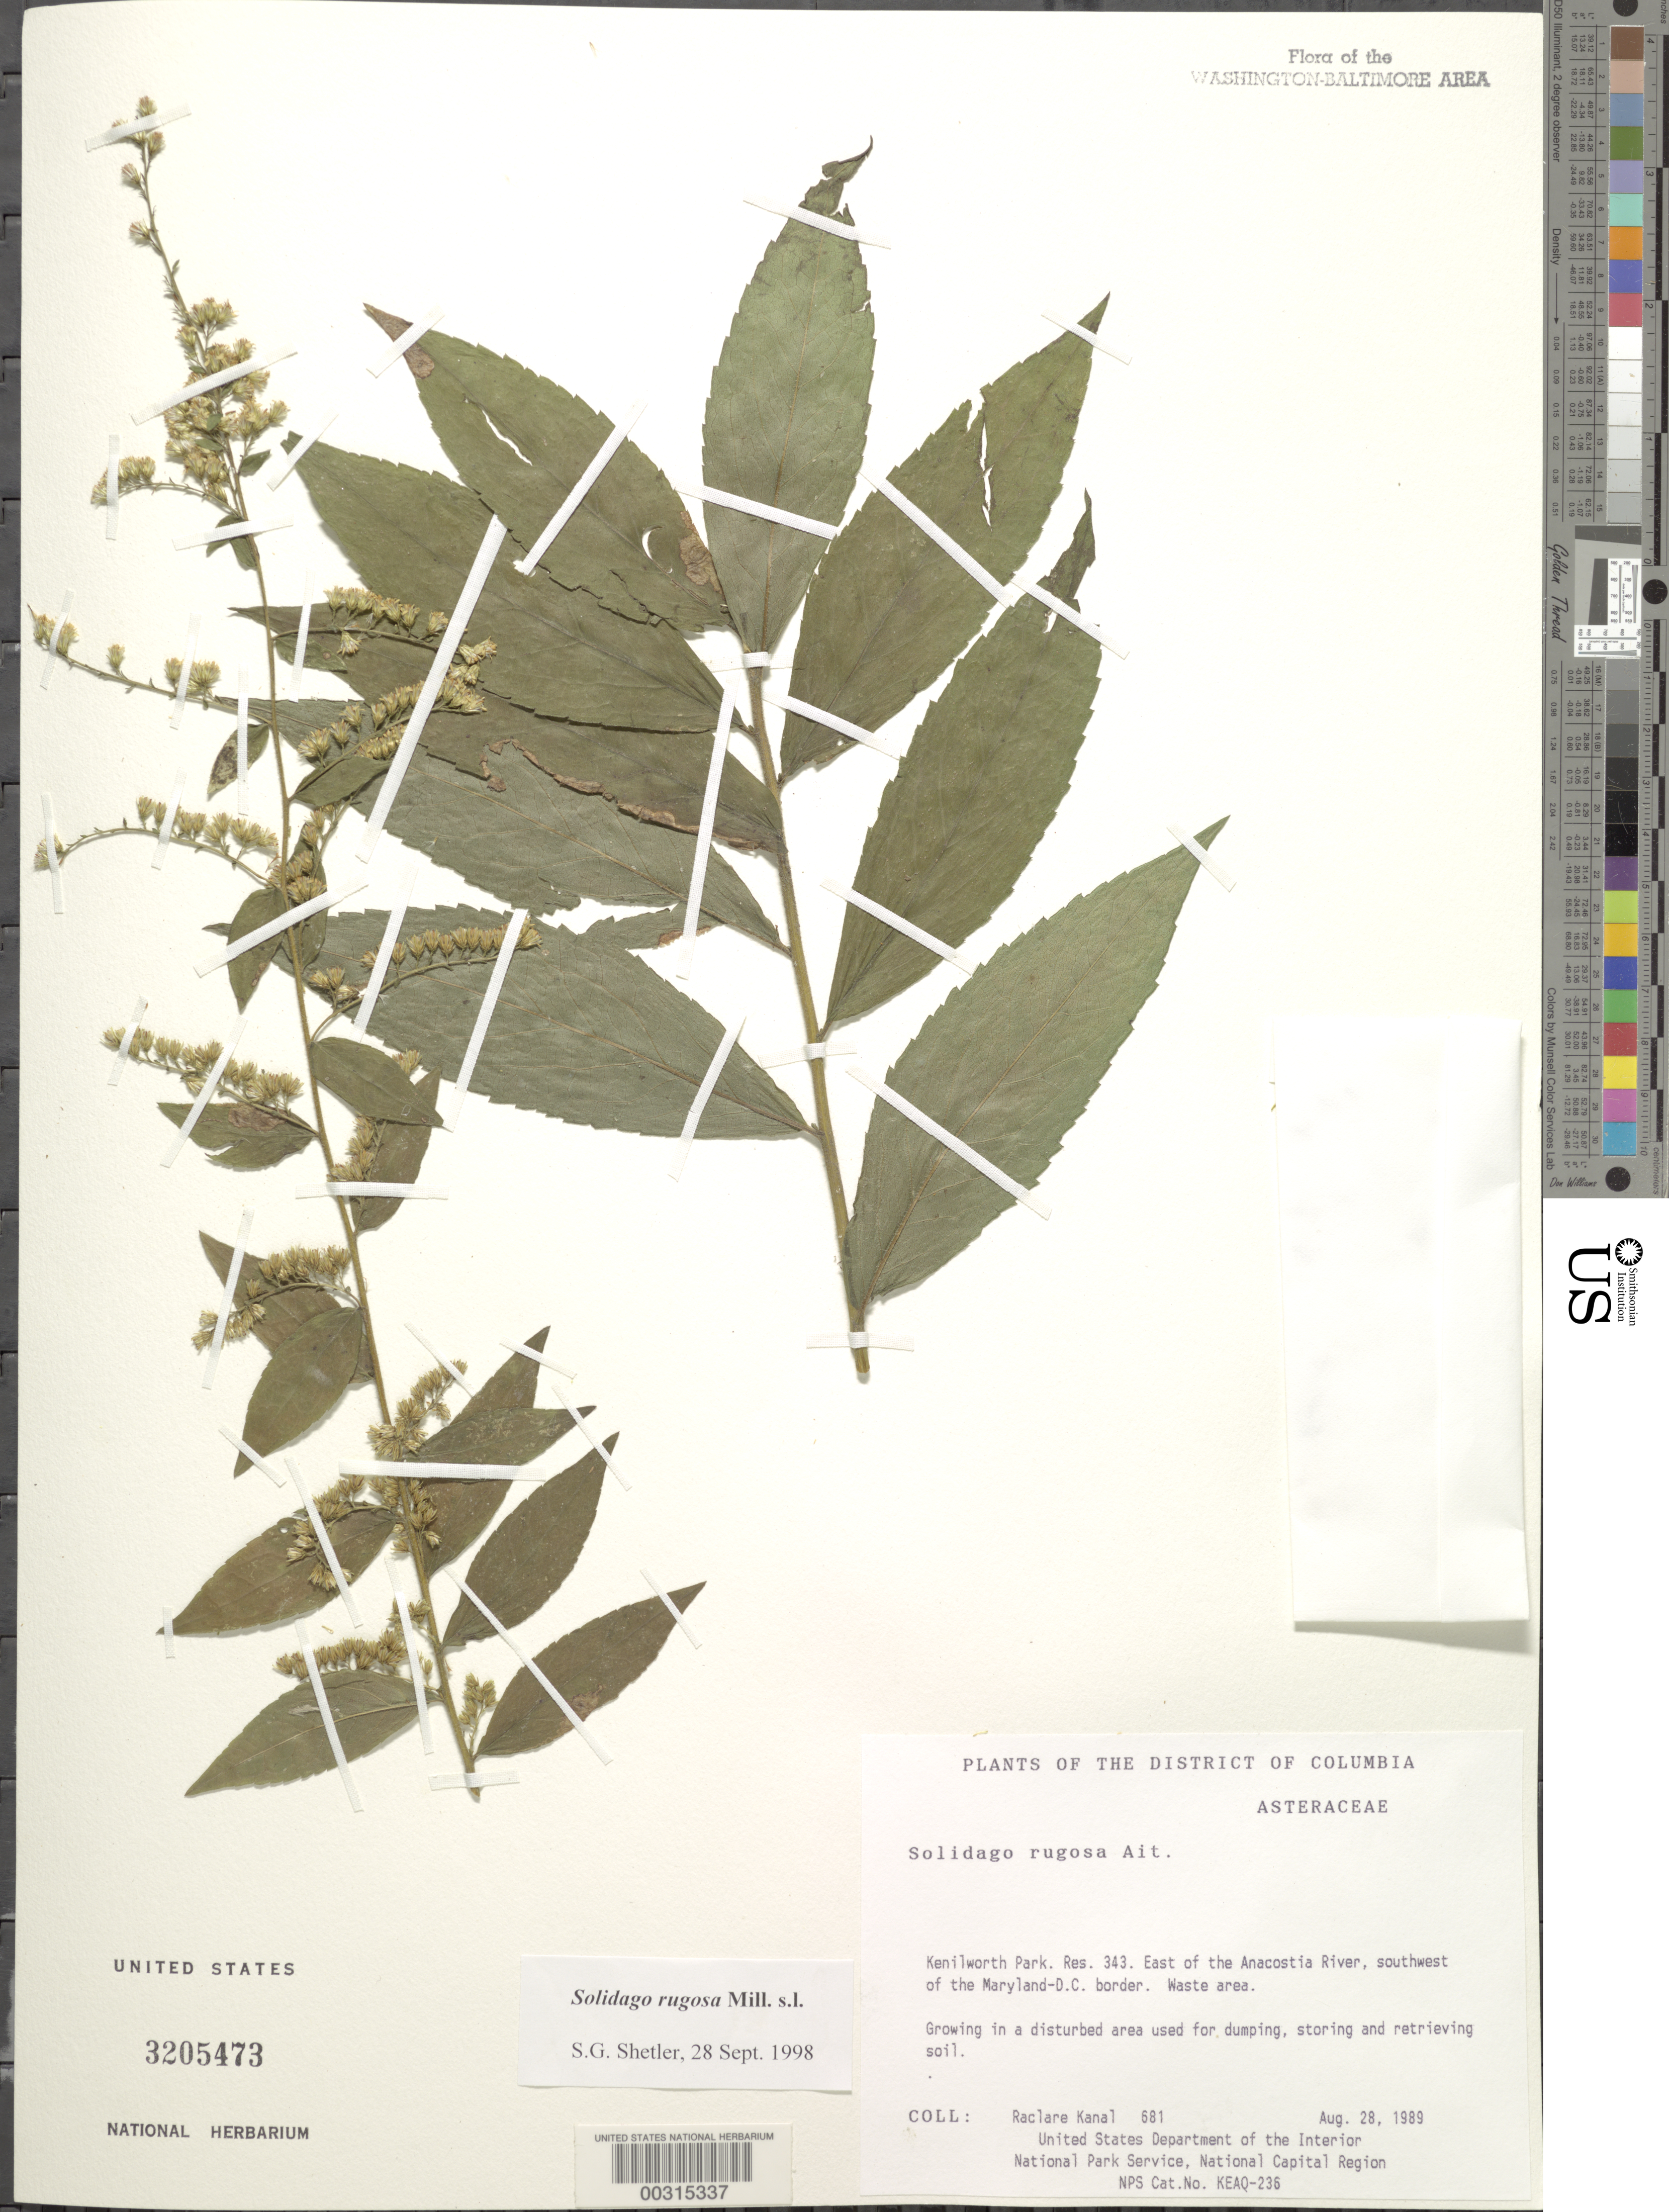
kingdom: Plantae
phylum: Tracheophyta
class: Magnoliopsida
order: Asterales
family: Asteraceae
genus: Solidago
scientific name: Solidago rugosa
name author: Mill.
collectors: R. Kanal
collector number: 681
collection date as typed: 28 Aug 1989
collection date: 1989-08-28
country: United States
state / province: District of Columbia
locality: Kenilworth Park, Res 343, E of Anacostia River, SW of MD-DC border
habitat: Waste area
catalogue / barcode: US 3205473